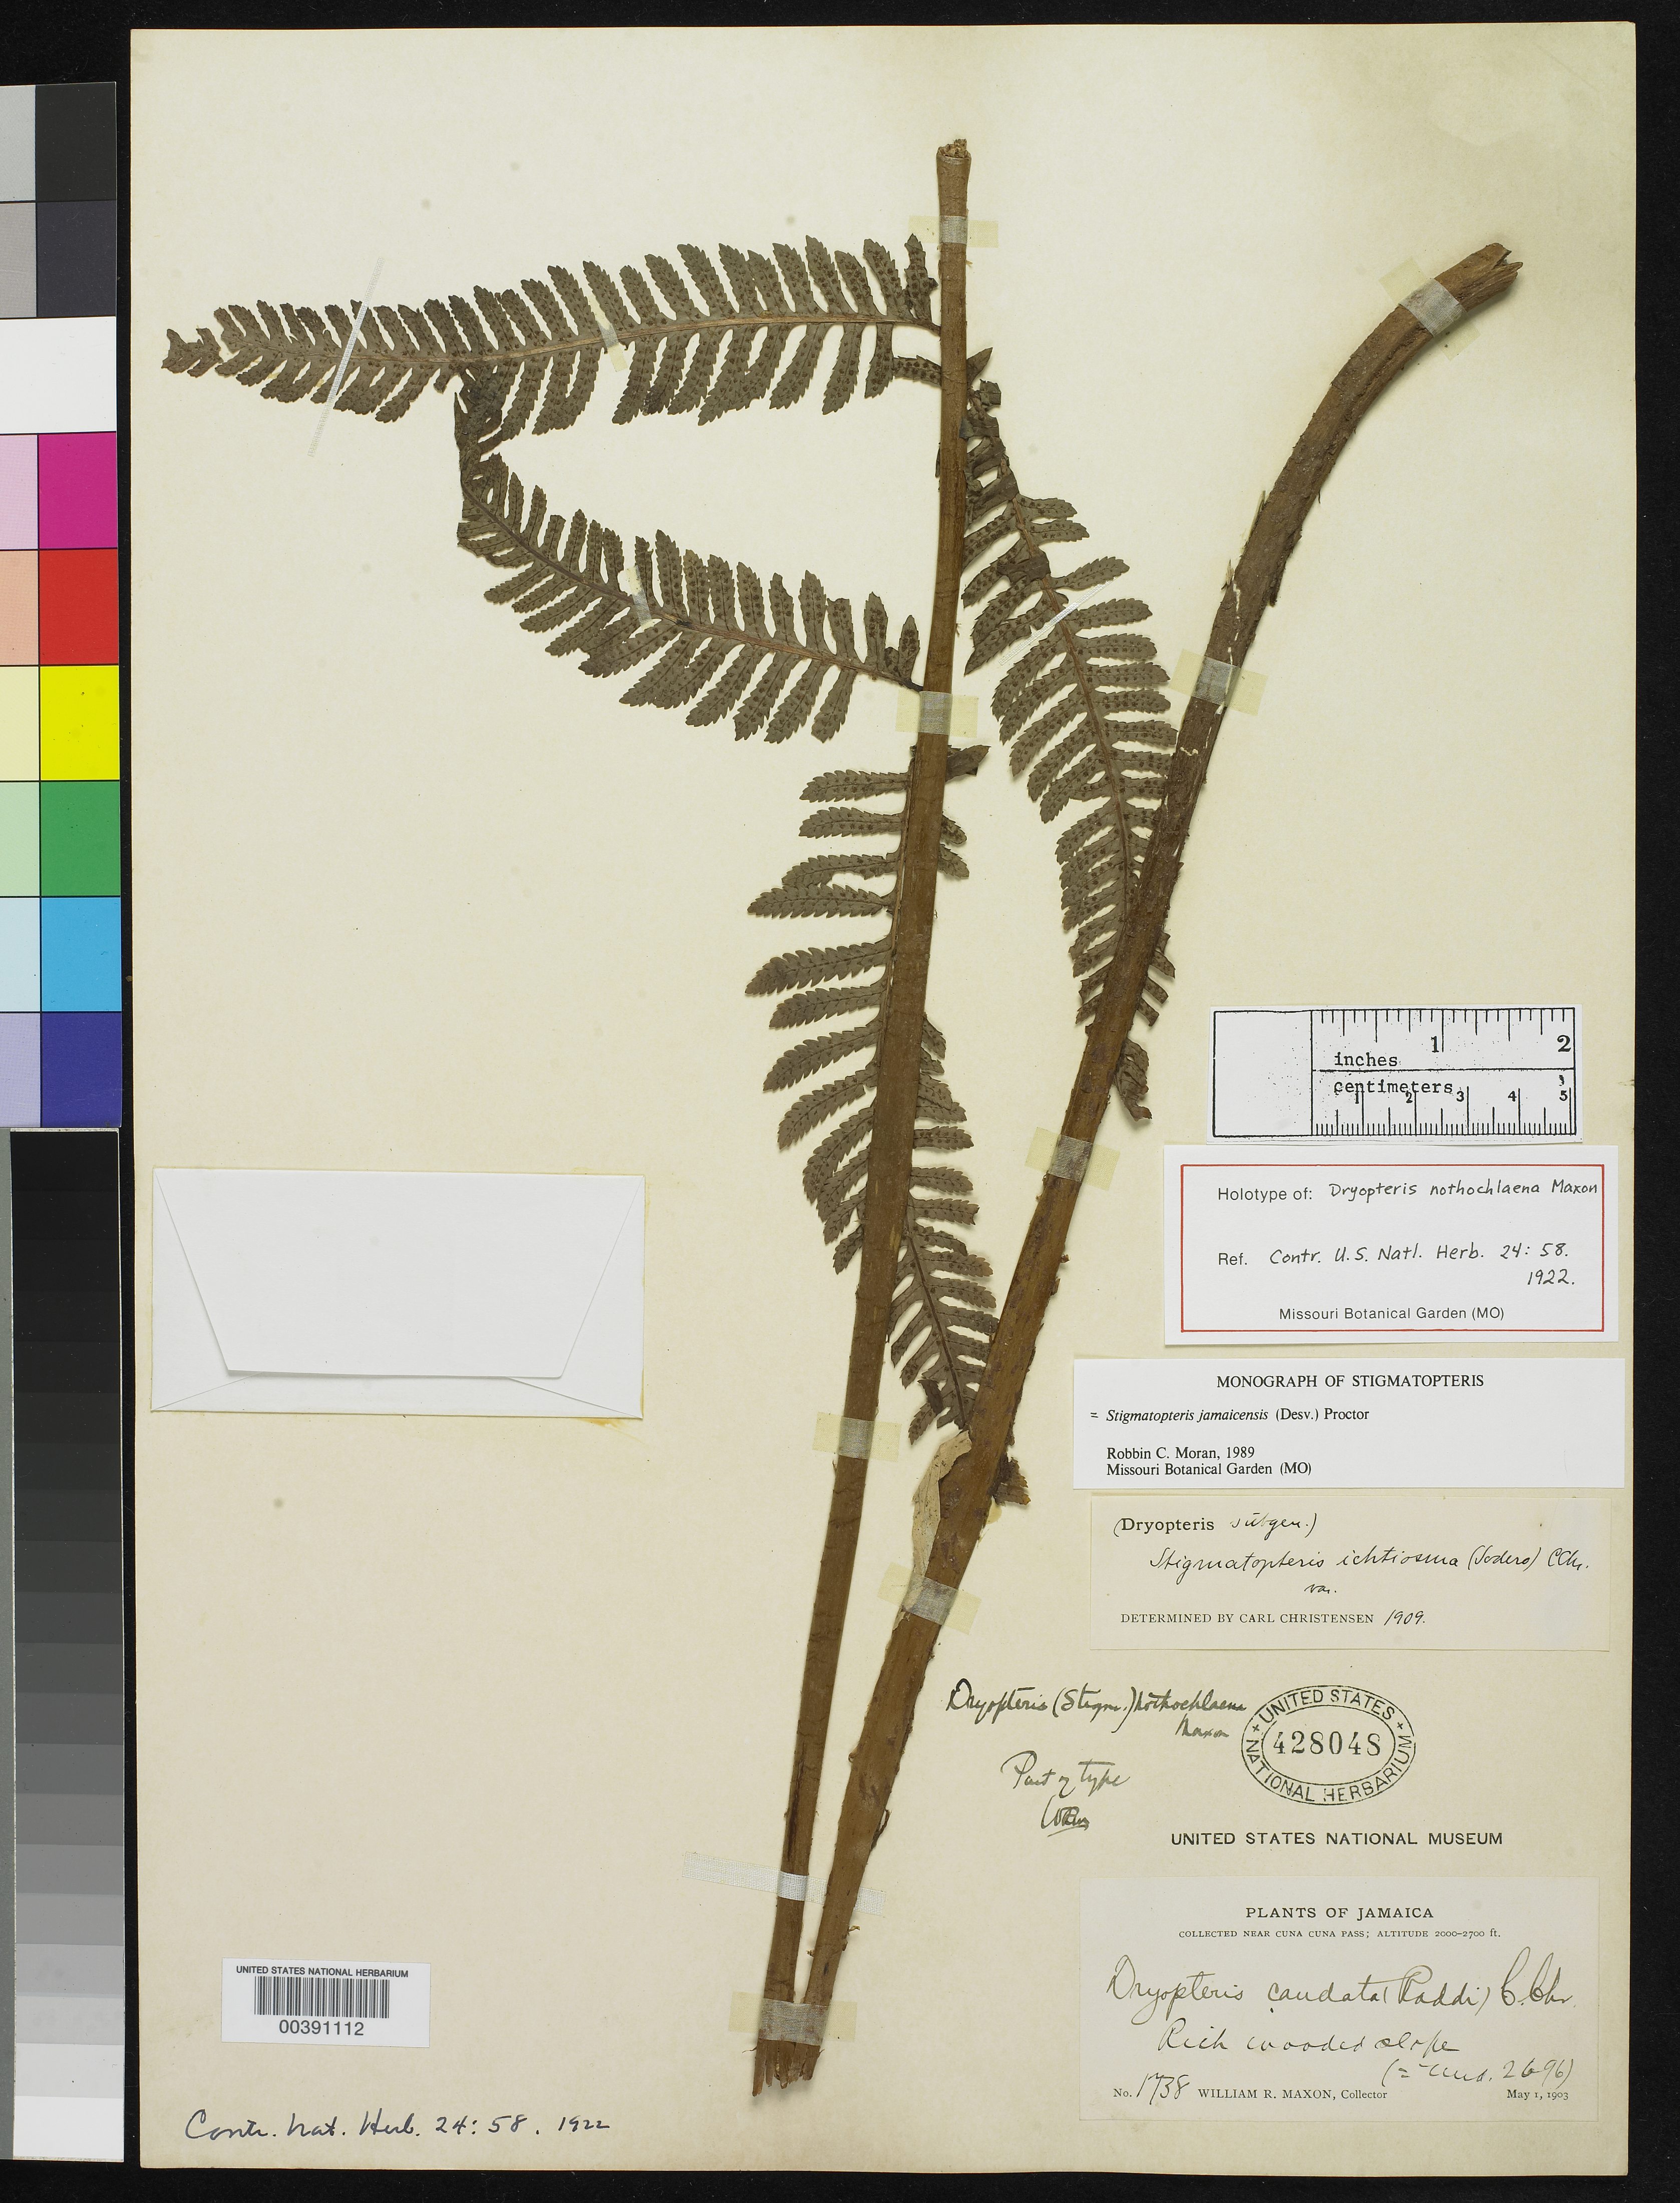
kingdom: Plantae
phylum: Tracheophyta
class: Polypodiopsida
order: Polypodiales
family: Dryopteridaceae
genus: Dryopteris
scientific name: Dryopteris nothochlaena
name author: Maxon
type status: Holotype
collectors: W. R. Maxon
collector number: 1738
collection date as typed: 01 May 1903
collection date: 1903-05-01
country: Jamaica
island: Greater Antilles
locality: Near Cuna Cuna Pass.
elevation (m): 610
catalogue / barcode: US 428048